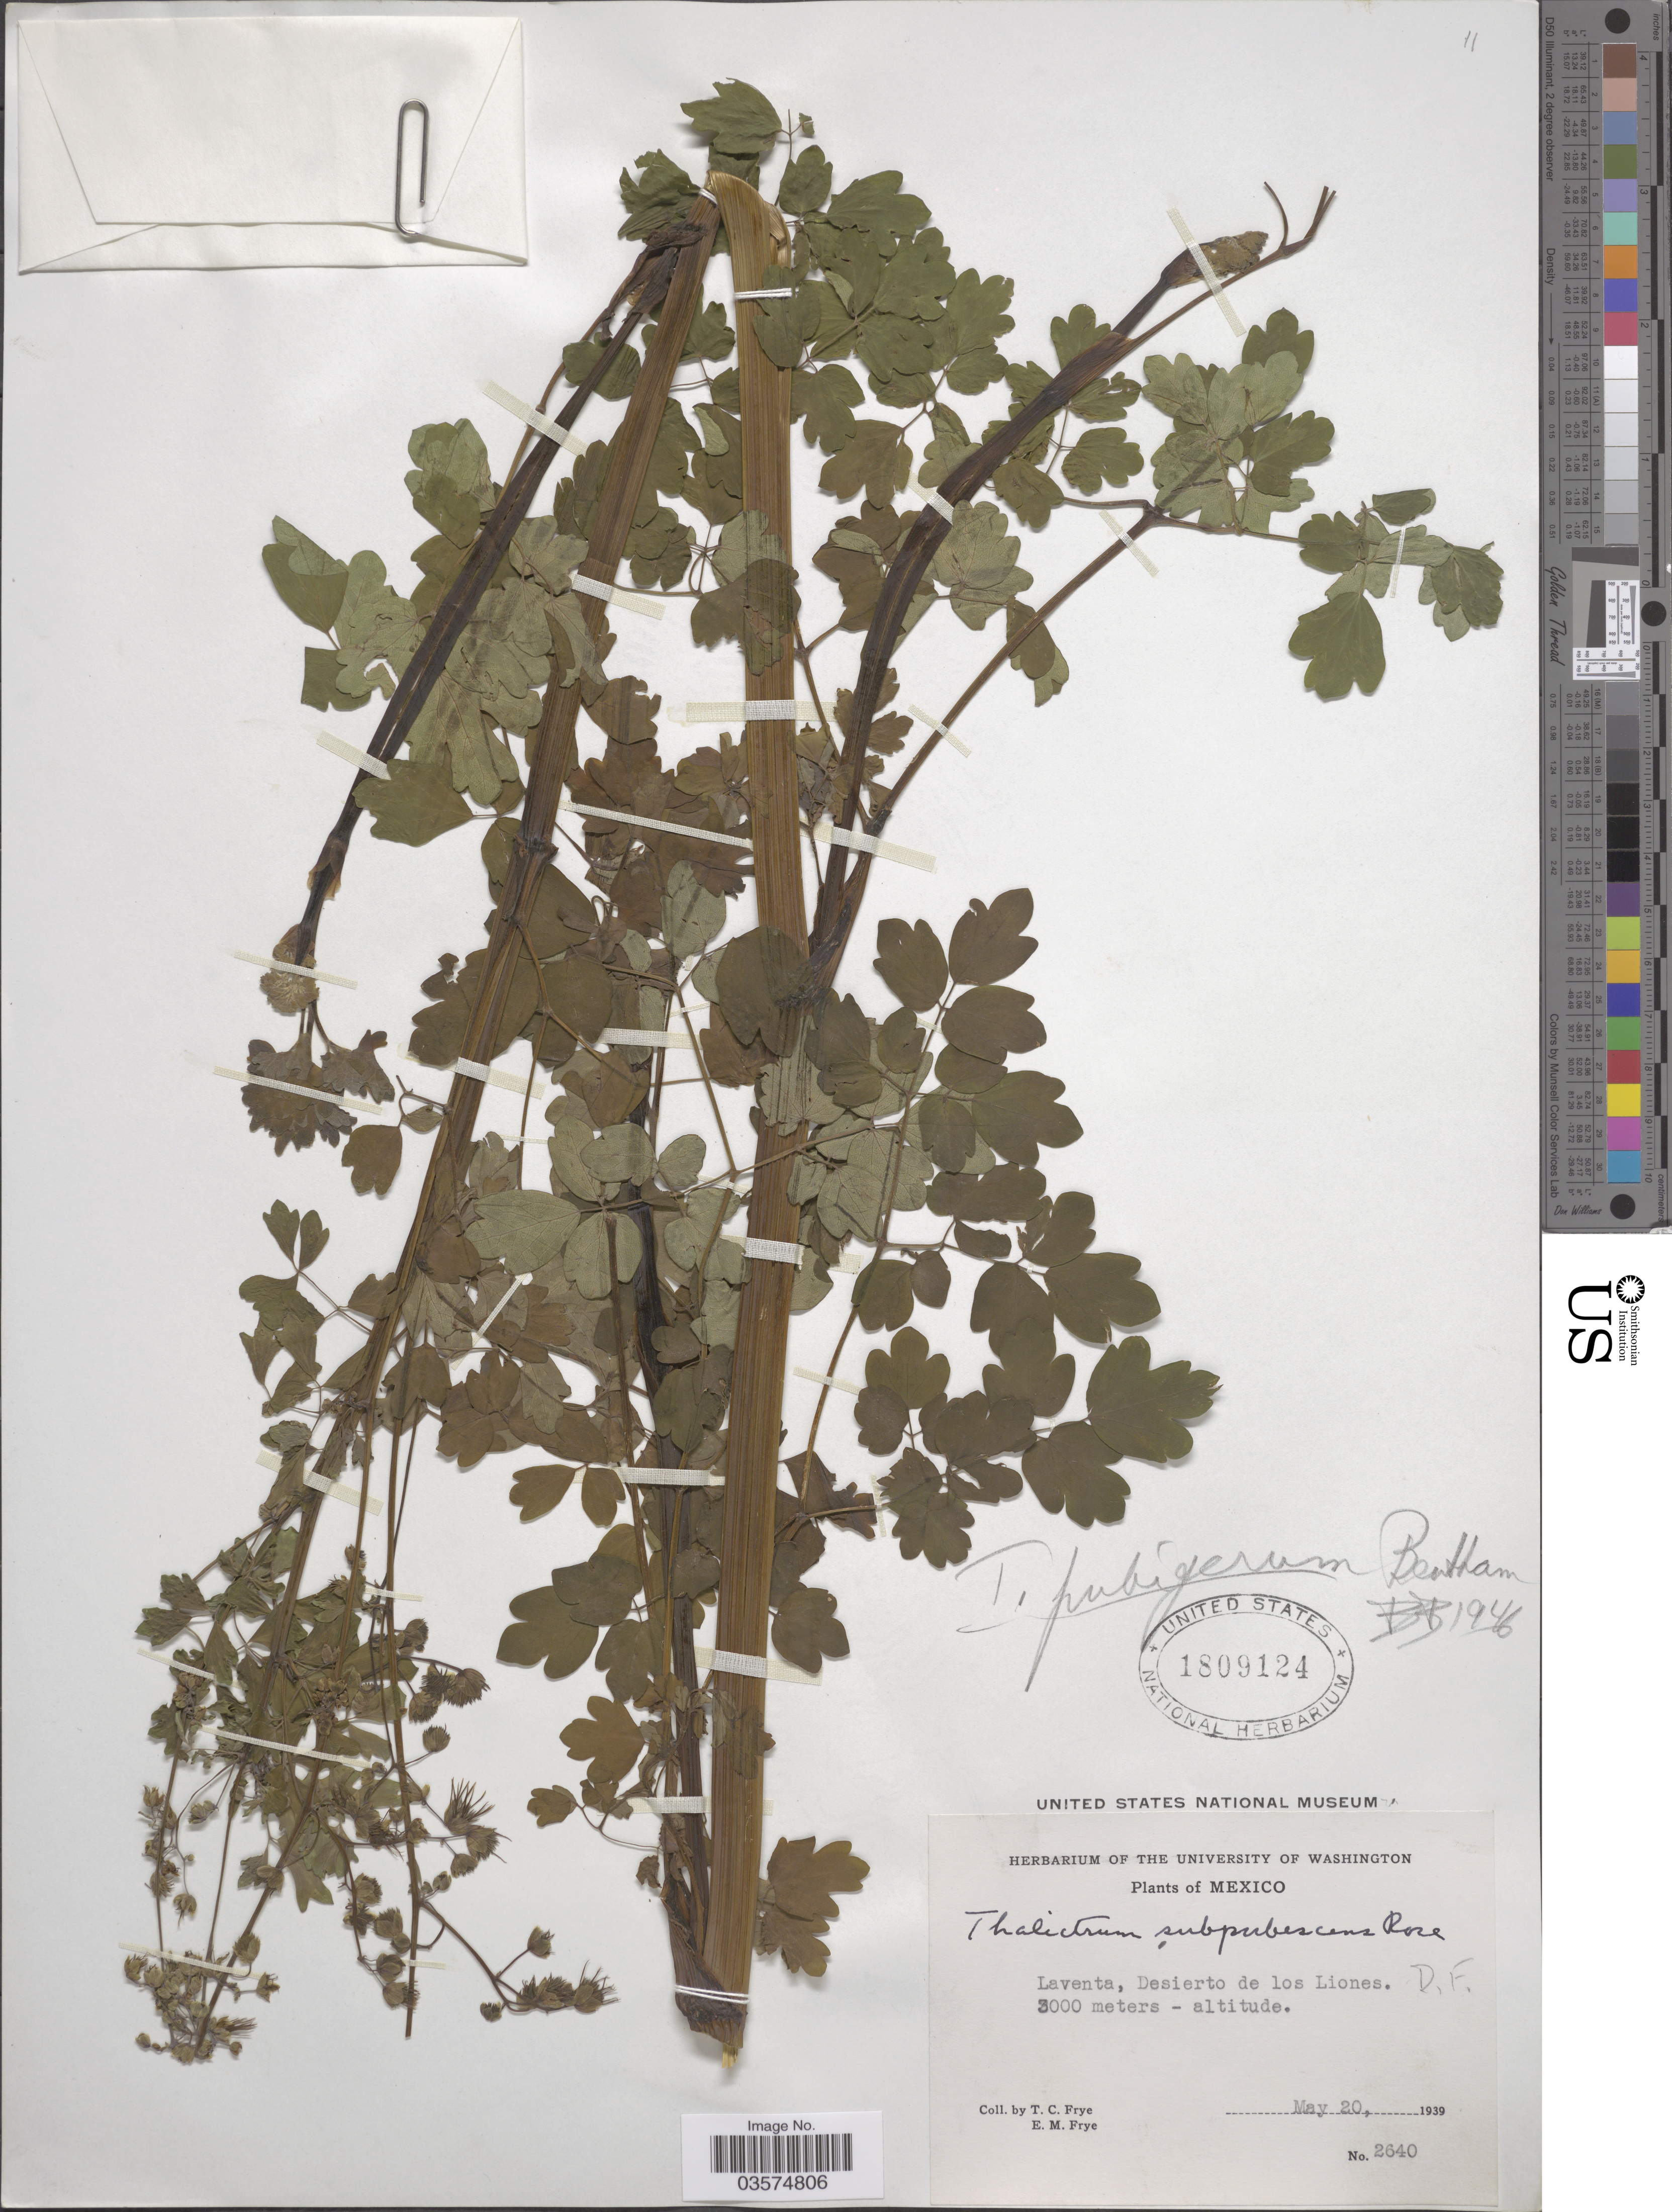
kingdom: Plantae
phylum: Tracheophyta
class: Magnoliopsida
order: Ranunculales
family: Ranunculaceae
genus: Thalictrum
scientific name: Thalictrum pubigerum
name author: Benth.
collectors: T. C. Frye & E. Frye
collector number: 2640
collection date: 1939-04-20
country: Mexico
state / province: Distrito Federal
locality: Laventa, Desierto de Los Liones.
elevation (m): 3000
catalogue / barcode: US 1809124